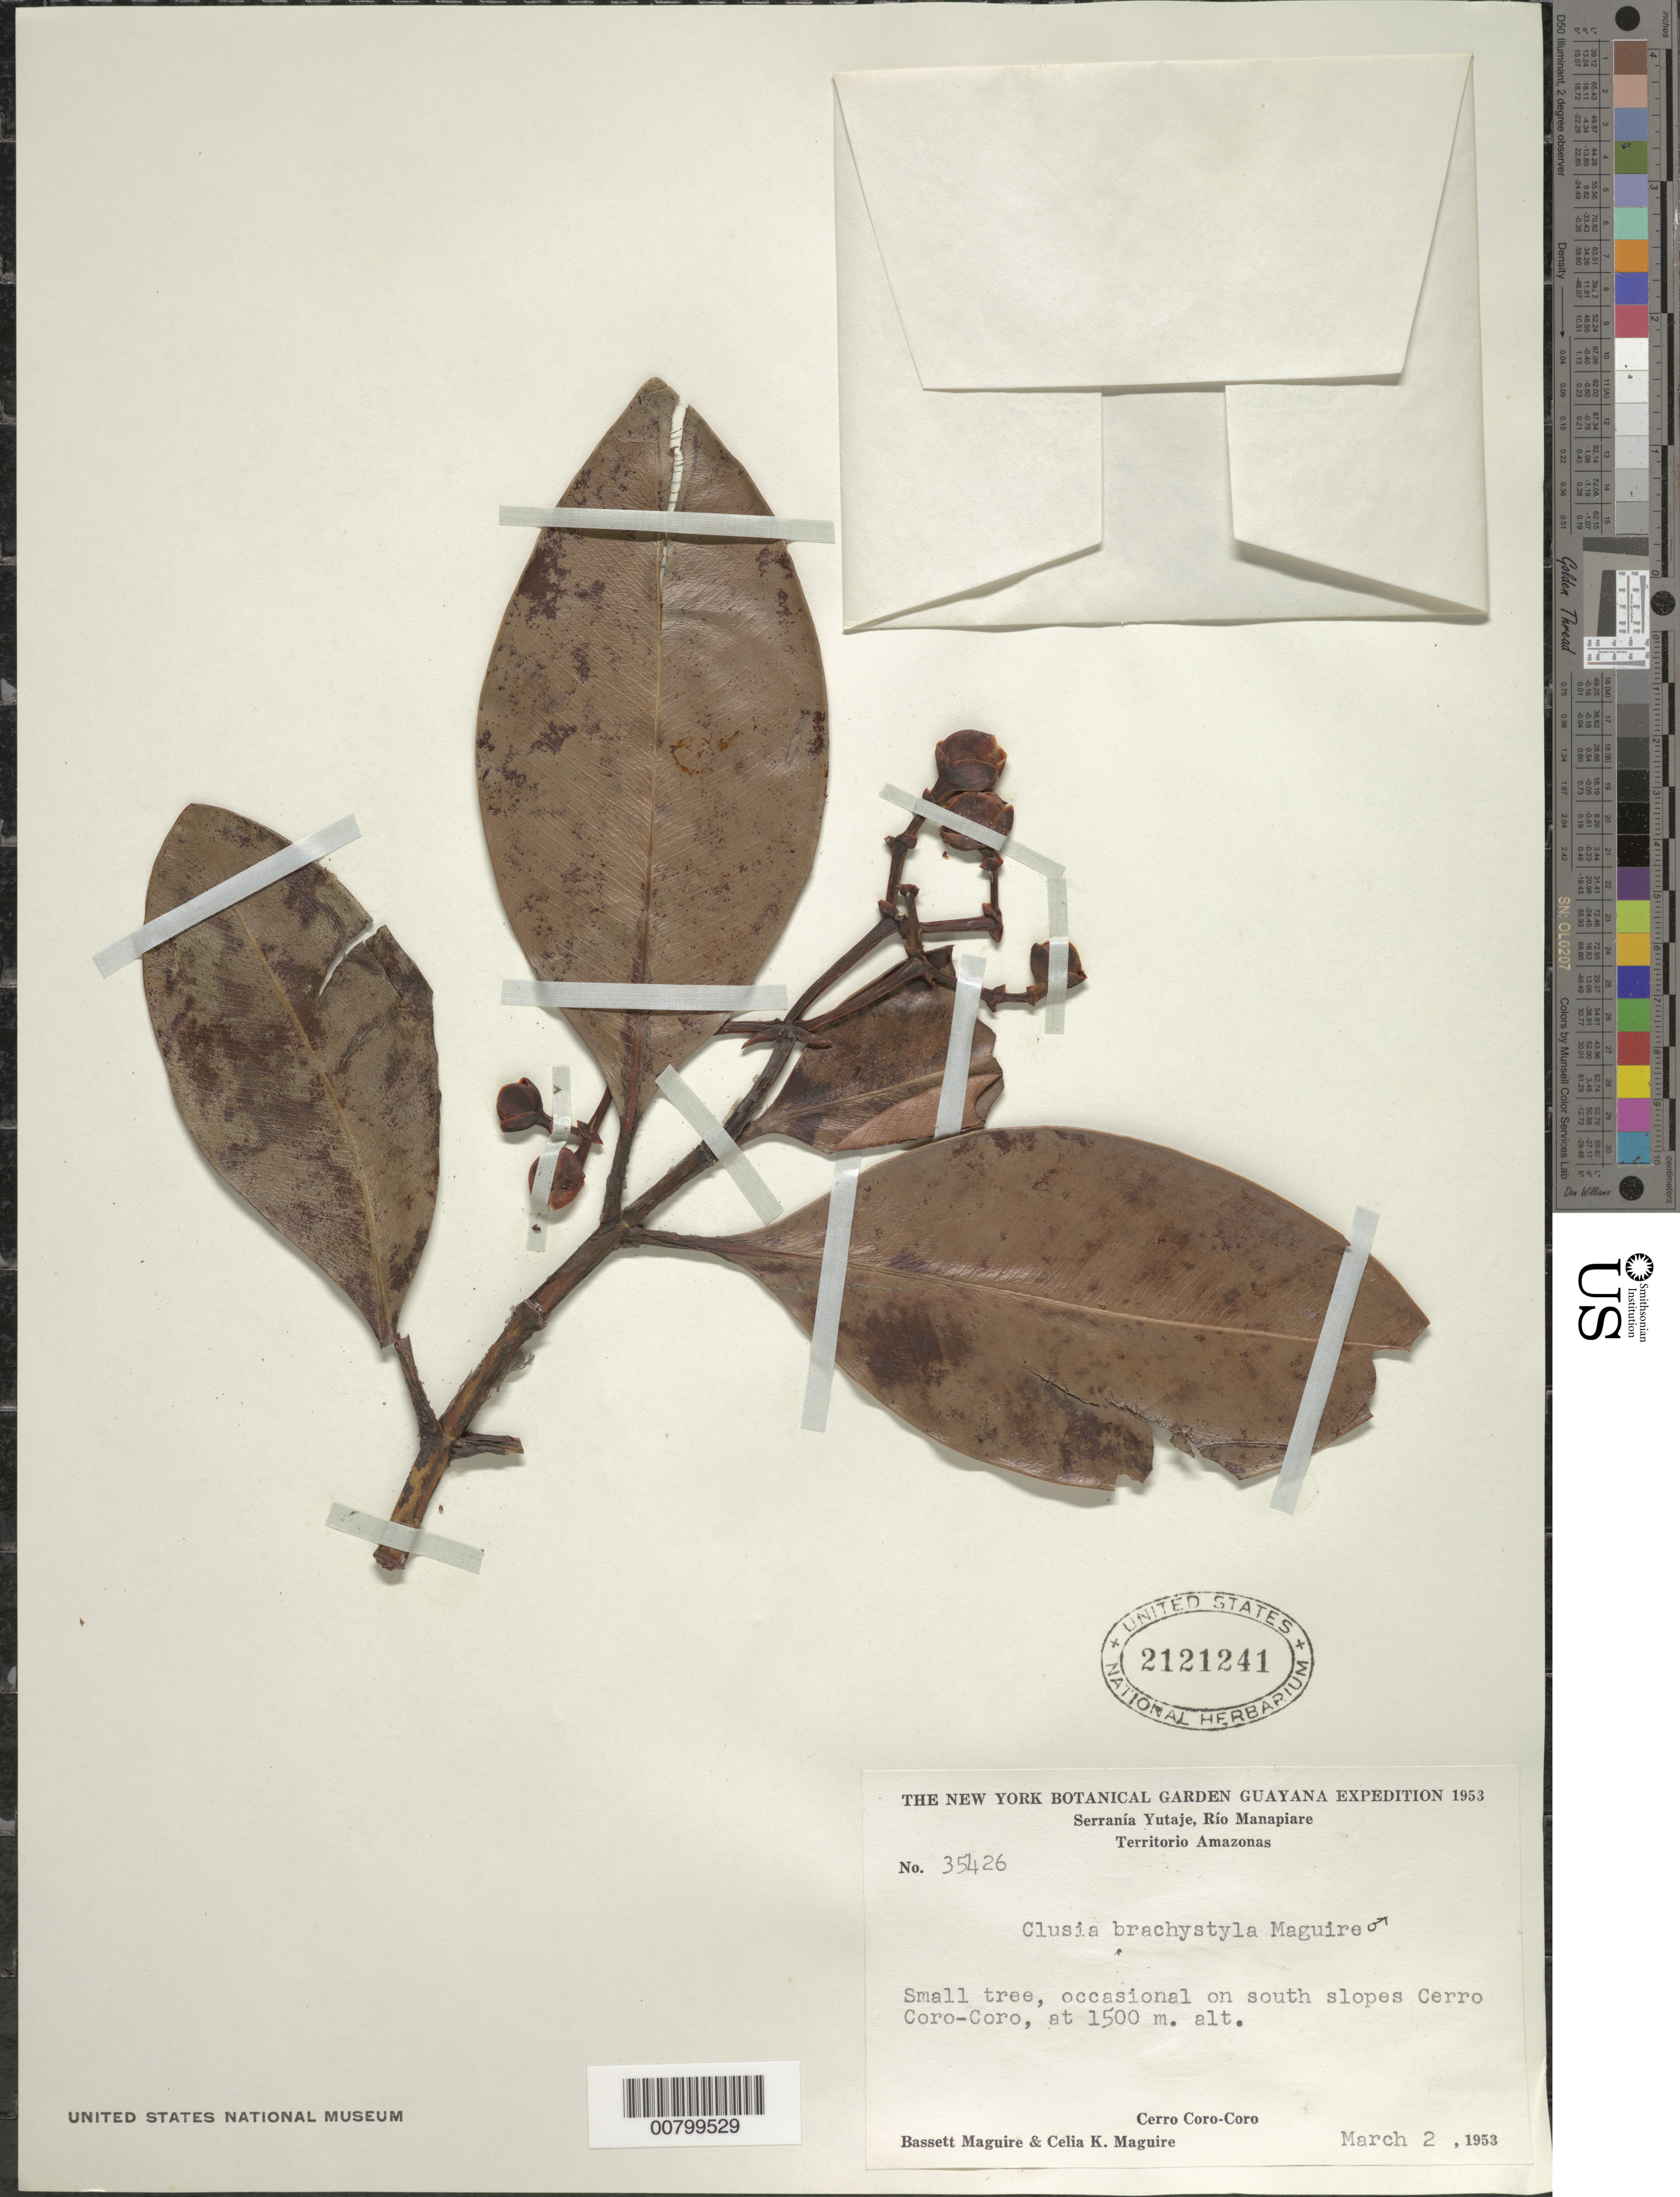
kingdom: Plantae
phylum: Tracheophyta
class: Magnoliopsida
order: Malpighiales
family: Clusiaceae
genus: Clusia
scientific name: Clusia brachystyla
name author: Maguire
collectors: B. Maguire & C. K. Maguire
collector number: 35426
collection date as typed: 2-Mar-53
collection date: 1953-03-02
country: Venezuela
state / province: Amazonas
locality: Cerro Coro-Coro, Serranía Yutajé, Río Manapiare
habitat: S slopes of cerro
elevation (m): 1500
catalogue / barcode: US 2121241